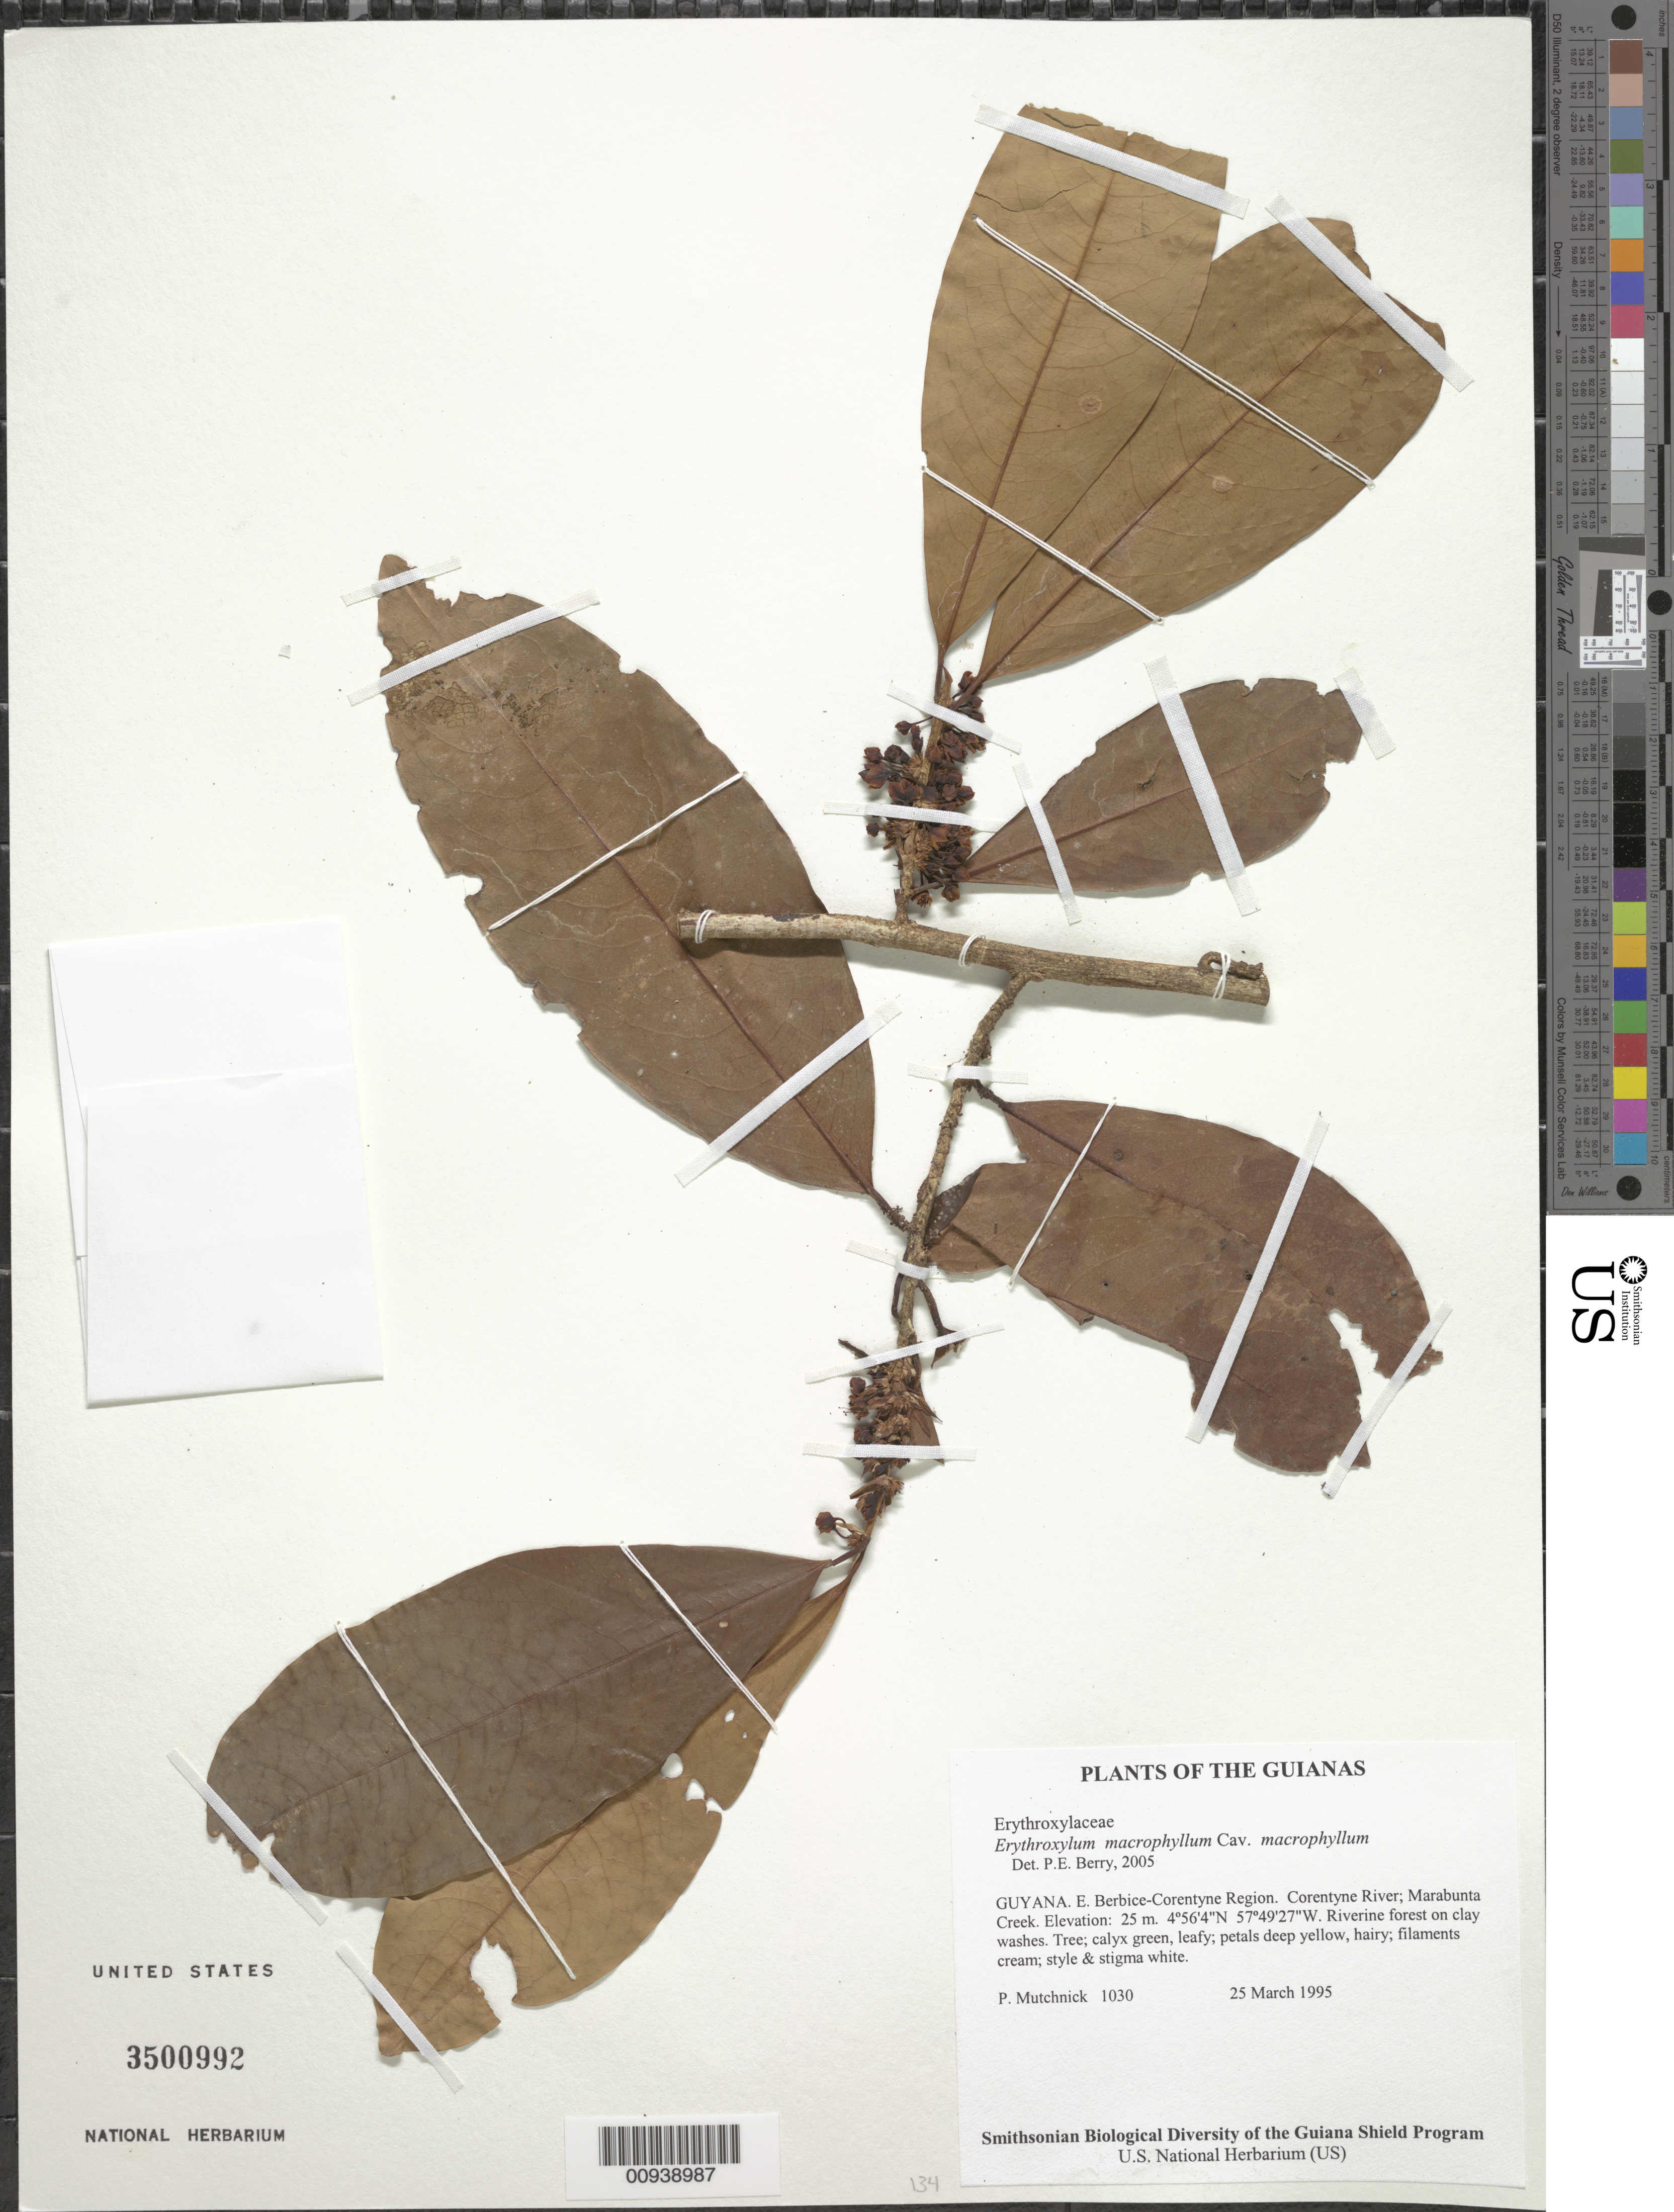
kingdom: Plantae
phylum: Tracheophyta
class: Magnoliopsida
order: Malpighiales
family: Erythroxylaceae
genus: Erythroxylum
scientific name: Erythroxylum macrophyllum var. macrophyllum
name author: Cav.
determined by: Berry, P. E., (WIS), University of Wisconsin - Madison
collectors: P. Mutchnick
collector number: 1030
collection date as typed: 25 March 1995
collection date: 1995-03-25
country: Guyana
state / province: E. Berbice-Corentyne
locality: Corentyne River; Marabunta Creek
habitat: Riverine forest on clay washes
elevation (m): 25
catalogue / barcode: US 3500992